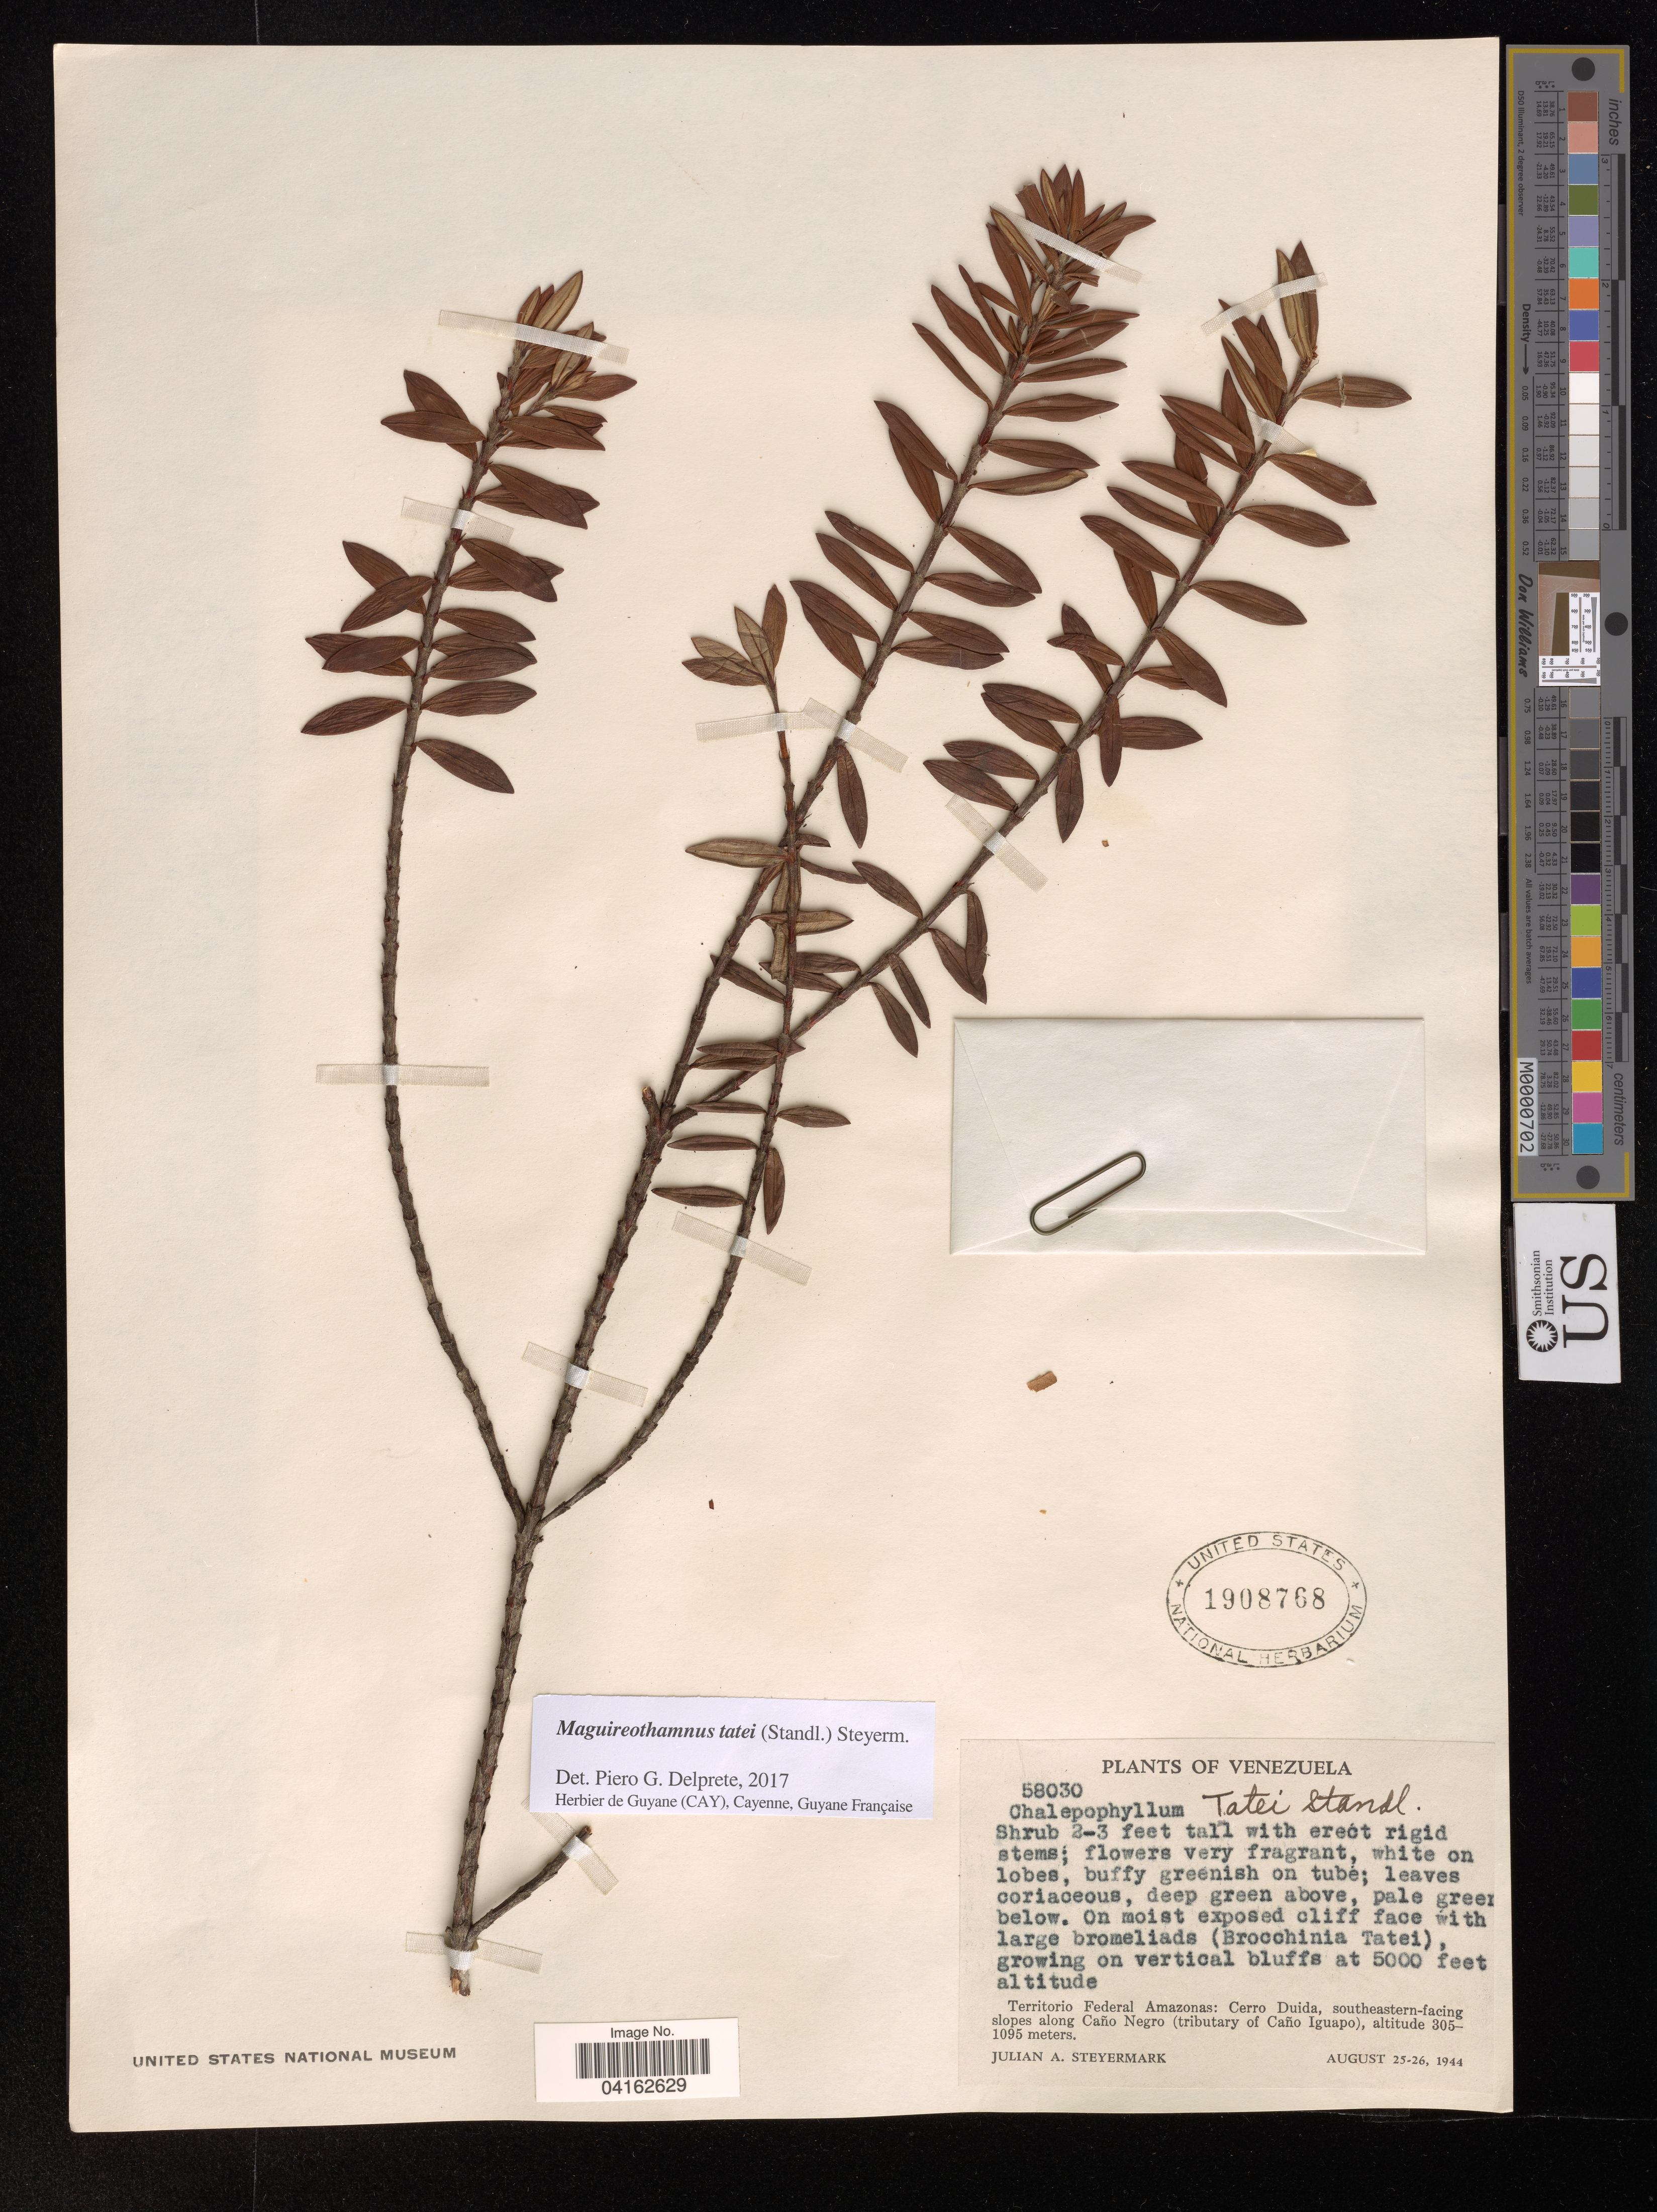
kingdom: Plantae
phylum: Tracheophyta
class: Magnoliopsida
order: Gentianales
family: Rubiaceae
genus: Maguireothamnus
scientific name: Maguireothamnus tatei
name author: (Standl.) Steyerm.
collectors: J. Steyermark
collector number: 58030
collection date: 1944-08-25/1944-08-26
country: Venezuela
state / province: Amazonas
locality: Territorio Federal Amazonas: Cerro Duida, southeastern-facing slopes along Caño Negro (tributary of Caño Iguapo).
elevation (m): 305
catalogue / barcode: US 1908768